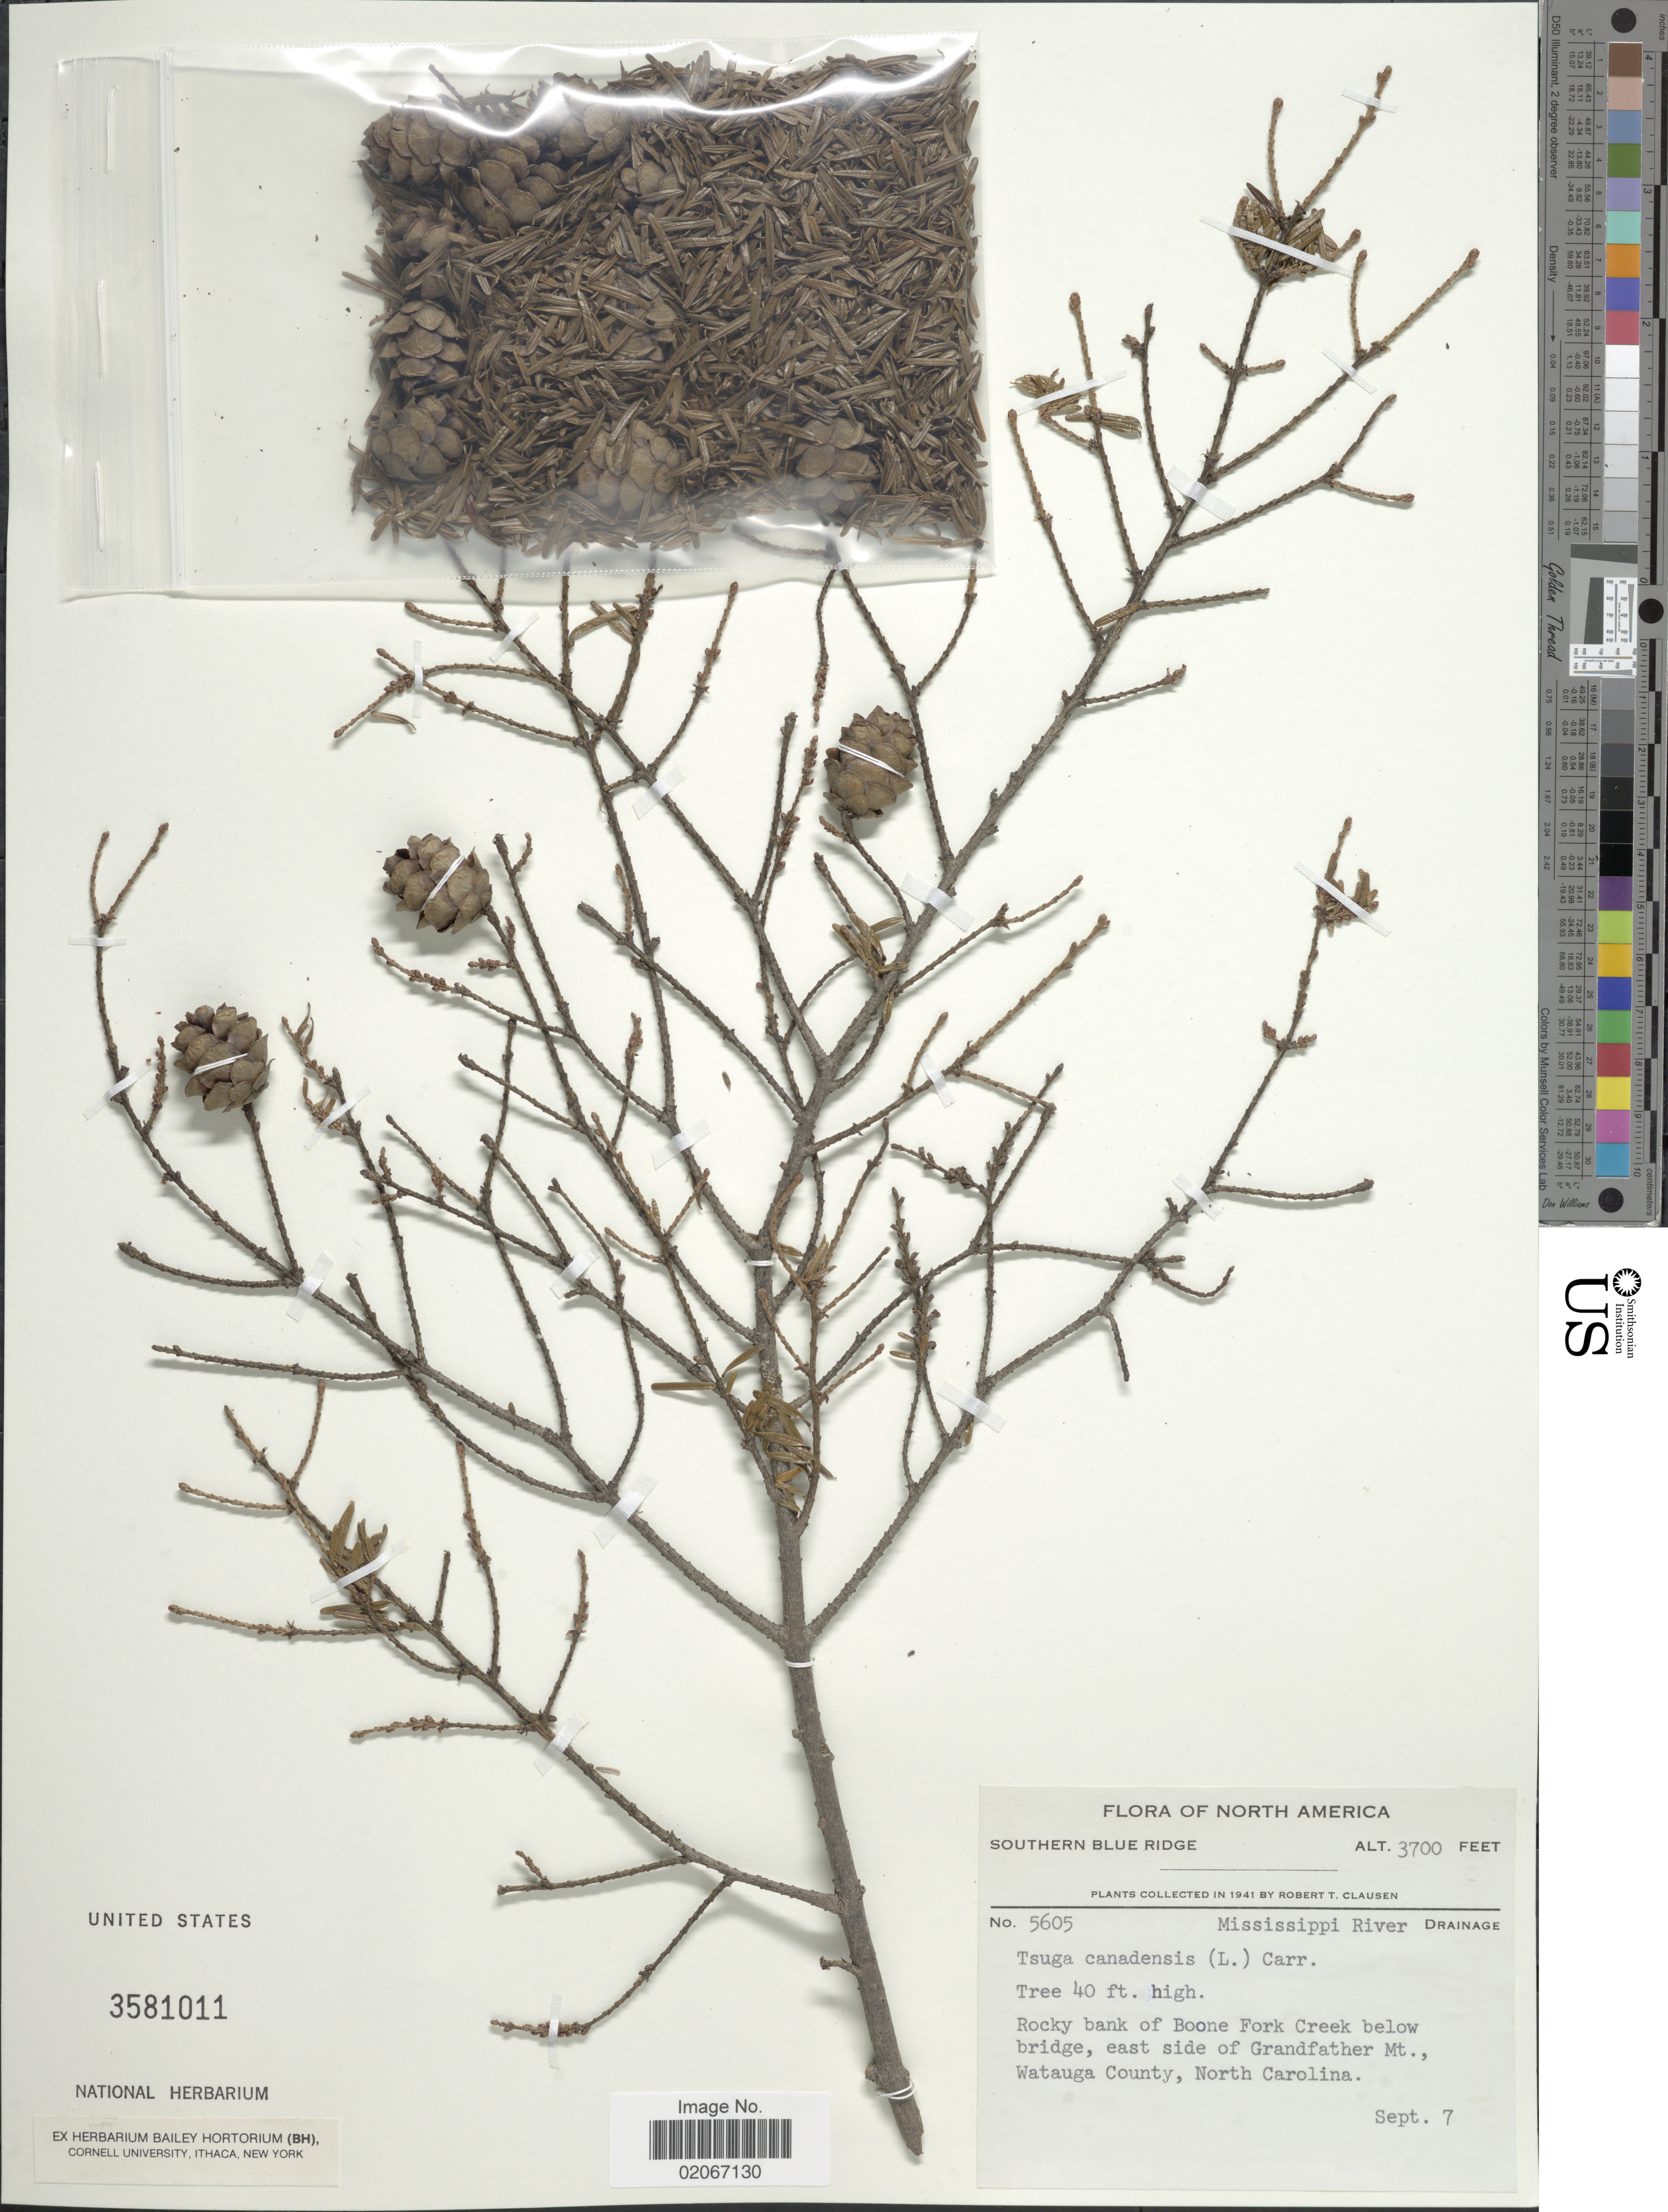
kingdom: Plantae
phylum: Tracheophyta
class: Pinopsida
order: Pinales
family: Pinaceae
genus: Tsuga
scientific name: Tsuga canadensis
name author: (L.) Carrière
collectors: R. T. Clausen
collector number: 5605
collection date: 1941-09-07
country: United States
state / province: North Carolina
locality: Southern Blue Ridge. Rocky bank of Boone Fork Creek below bridge, east side of Grandfather Mt., Watauga county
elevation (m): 1128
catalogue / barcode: US 3581011